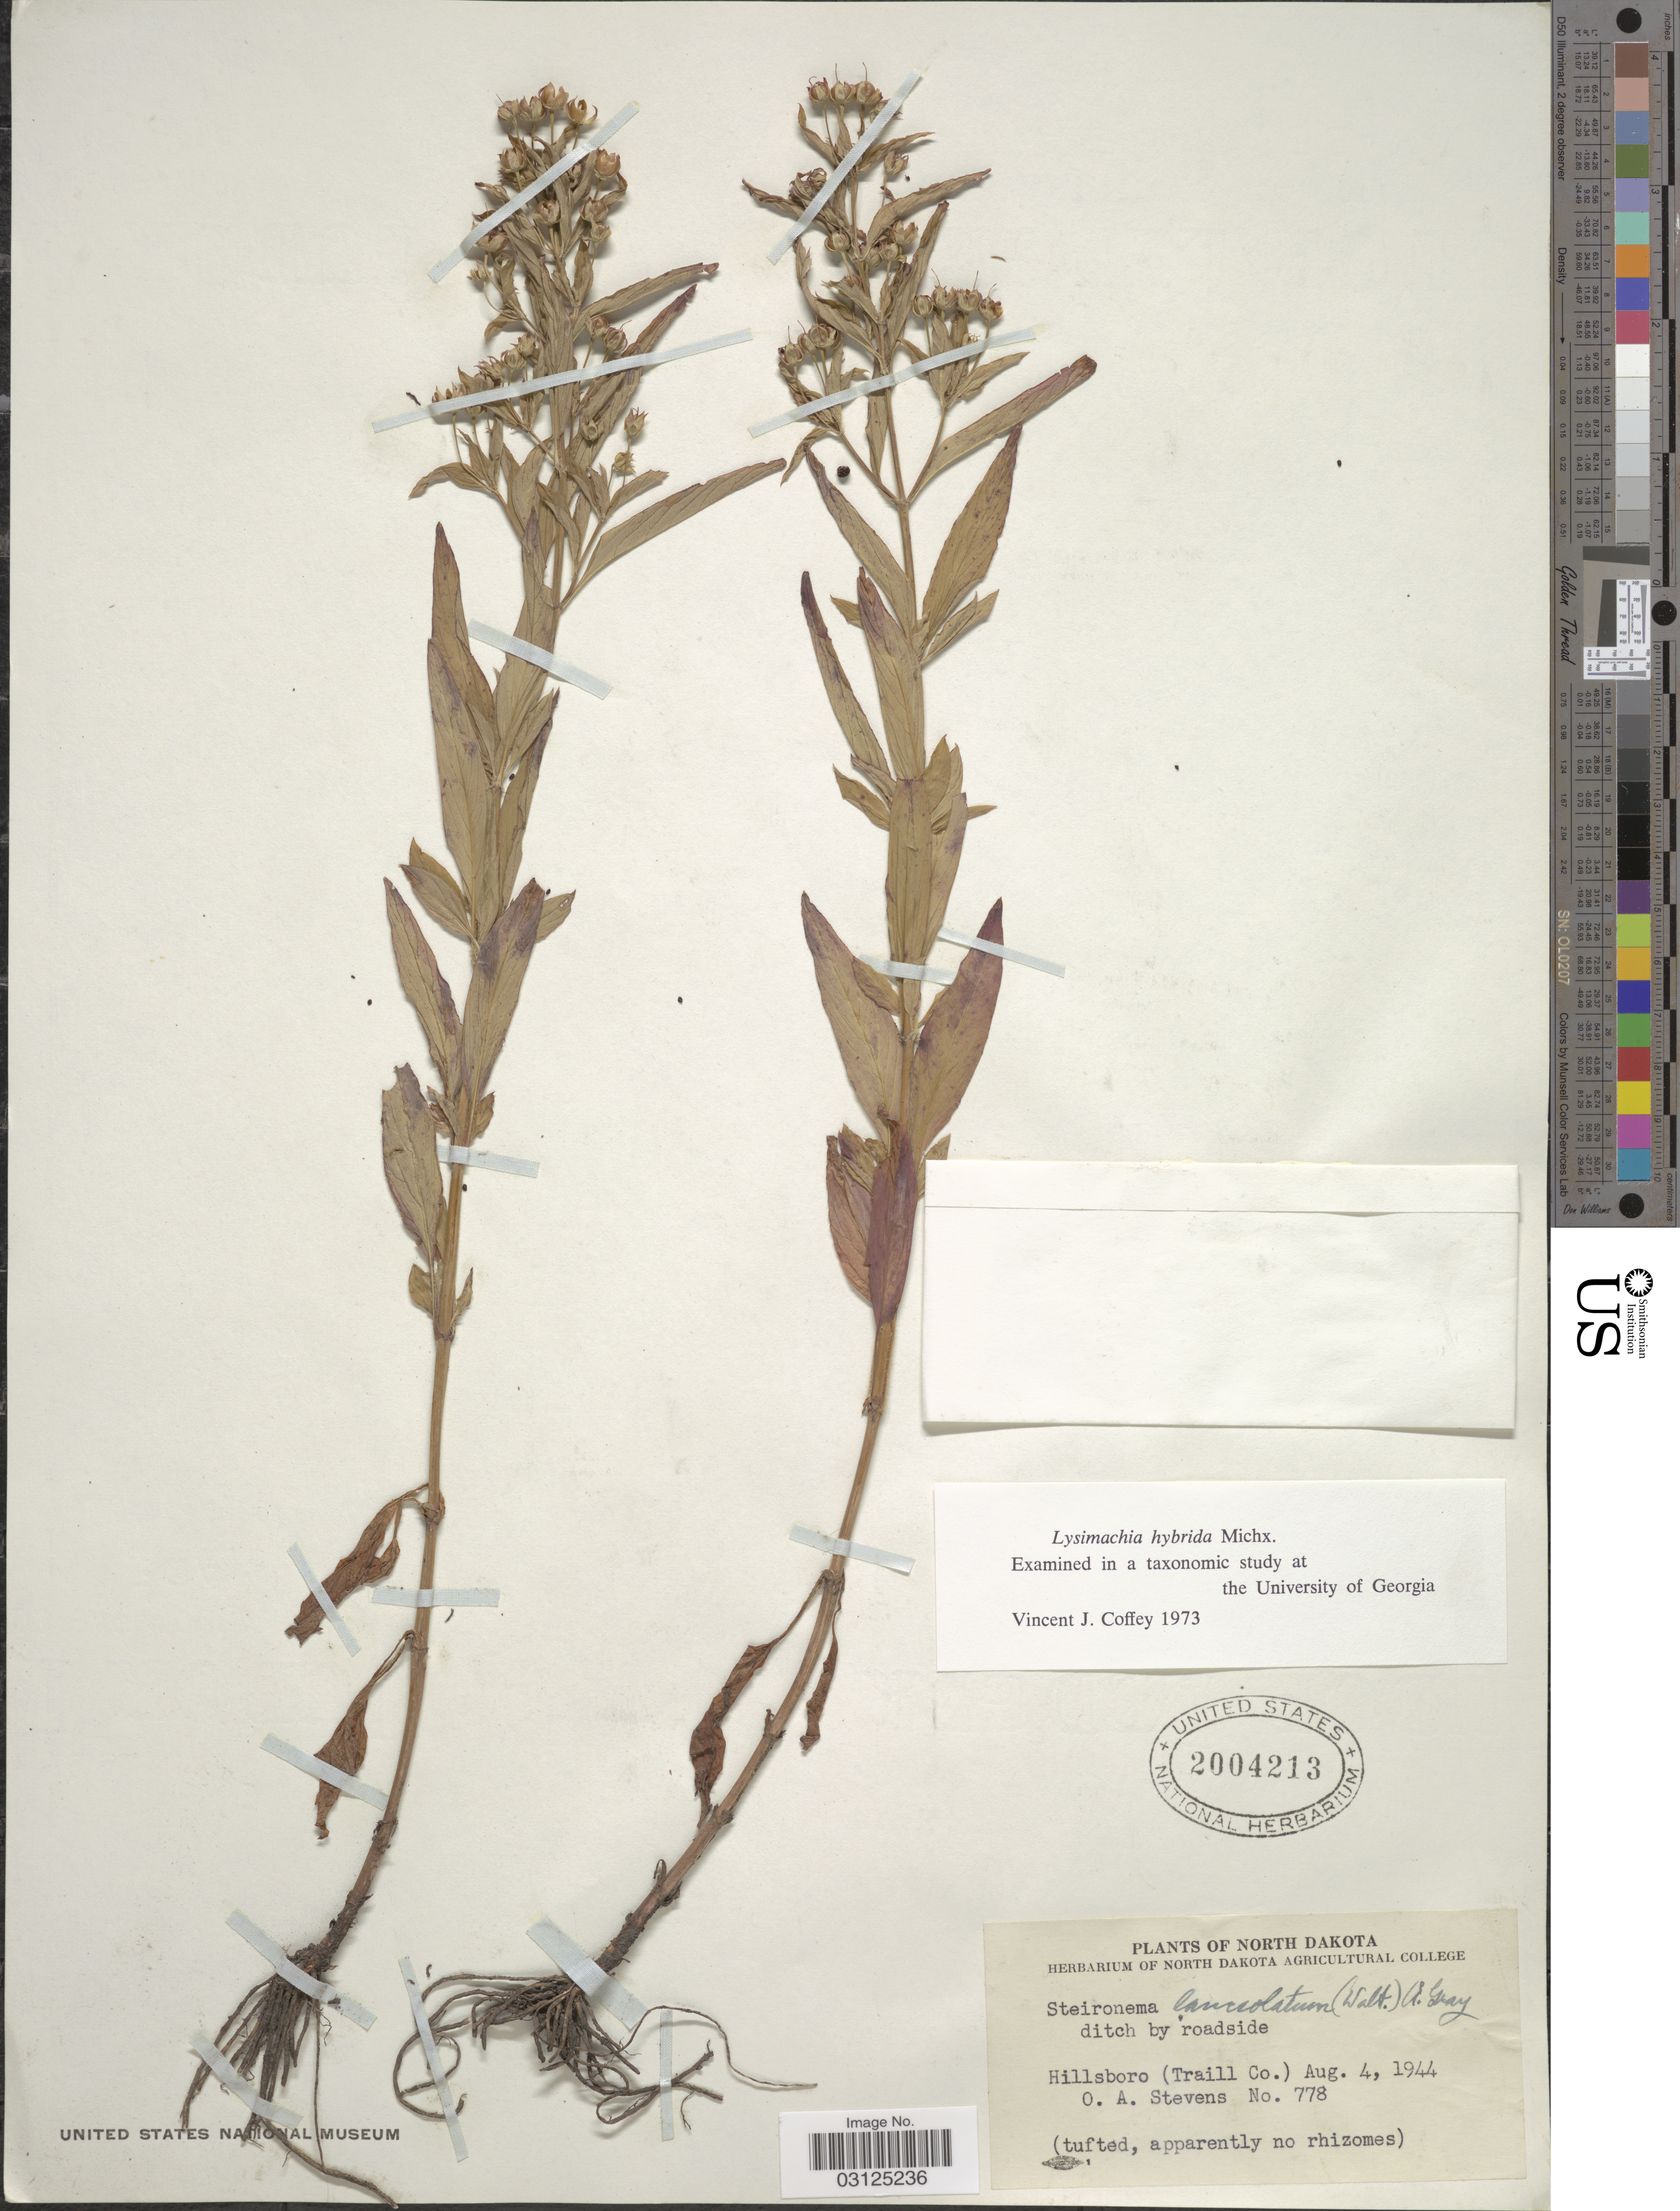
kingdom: Plantae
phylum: Tracheophyta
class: Magnoliopsida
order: Ericales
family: Primulaceae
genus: Lysimachia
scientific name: Lysimachia hybrida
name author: Michx.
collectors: O. A. Stevens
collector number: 778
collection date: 1944-08-04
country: United States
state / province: North Dakota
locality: Hillsboro (Trail Co.)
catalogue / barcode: US 2004213